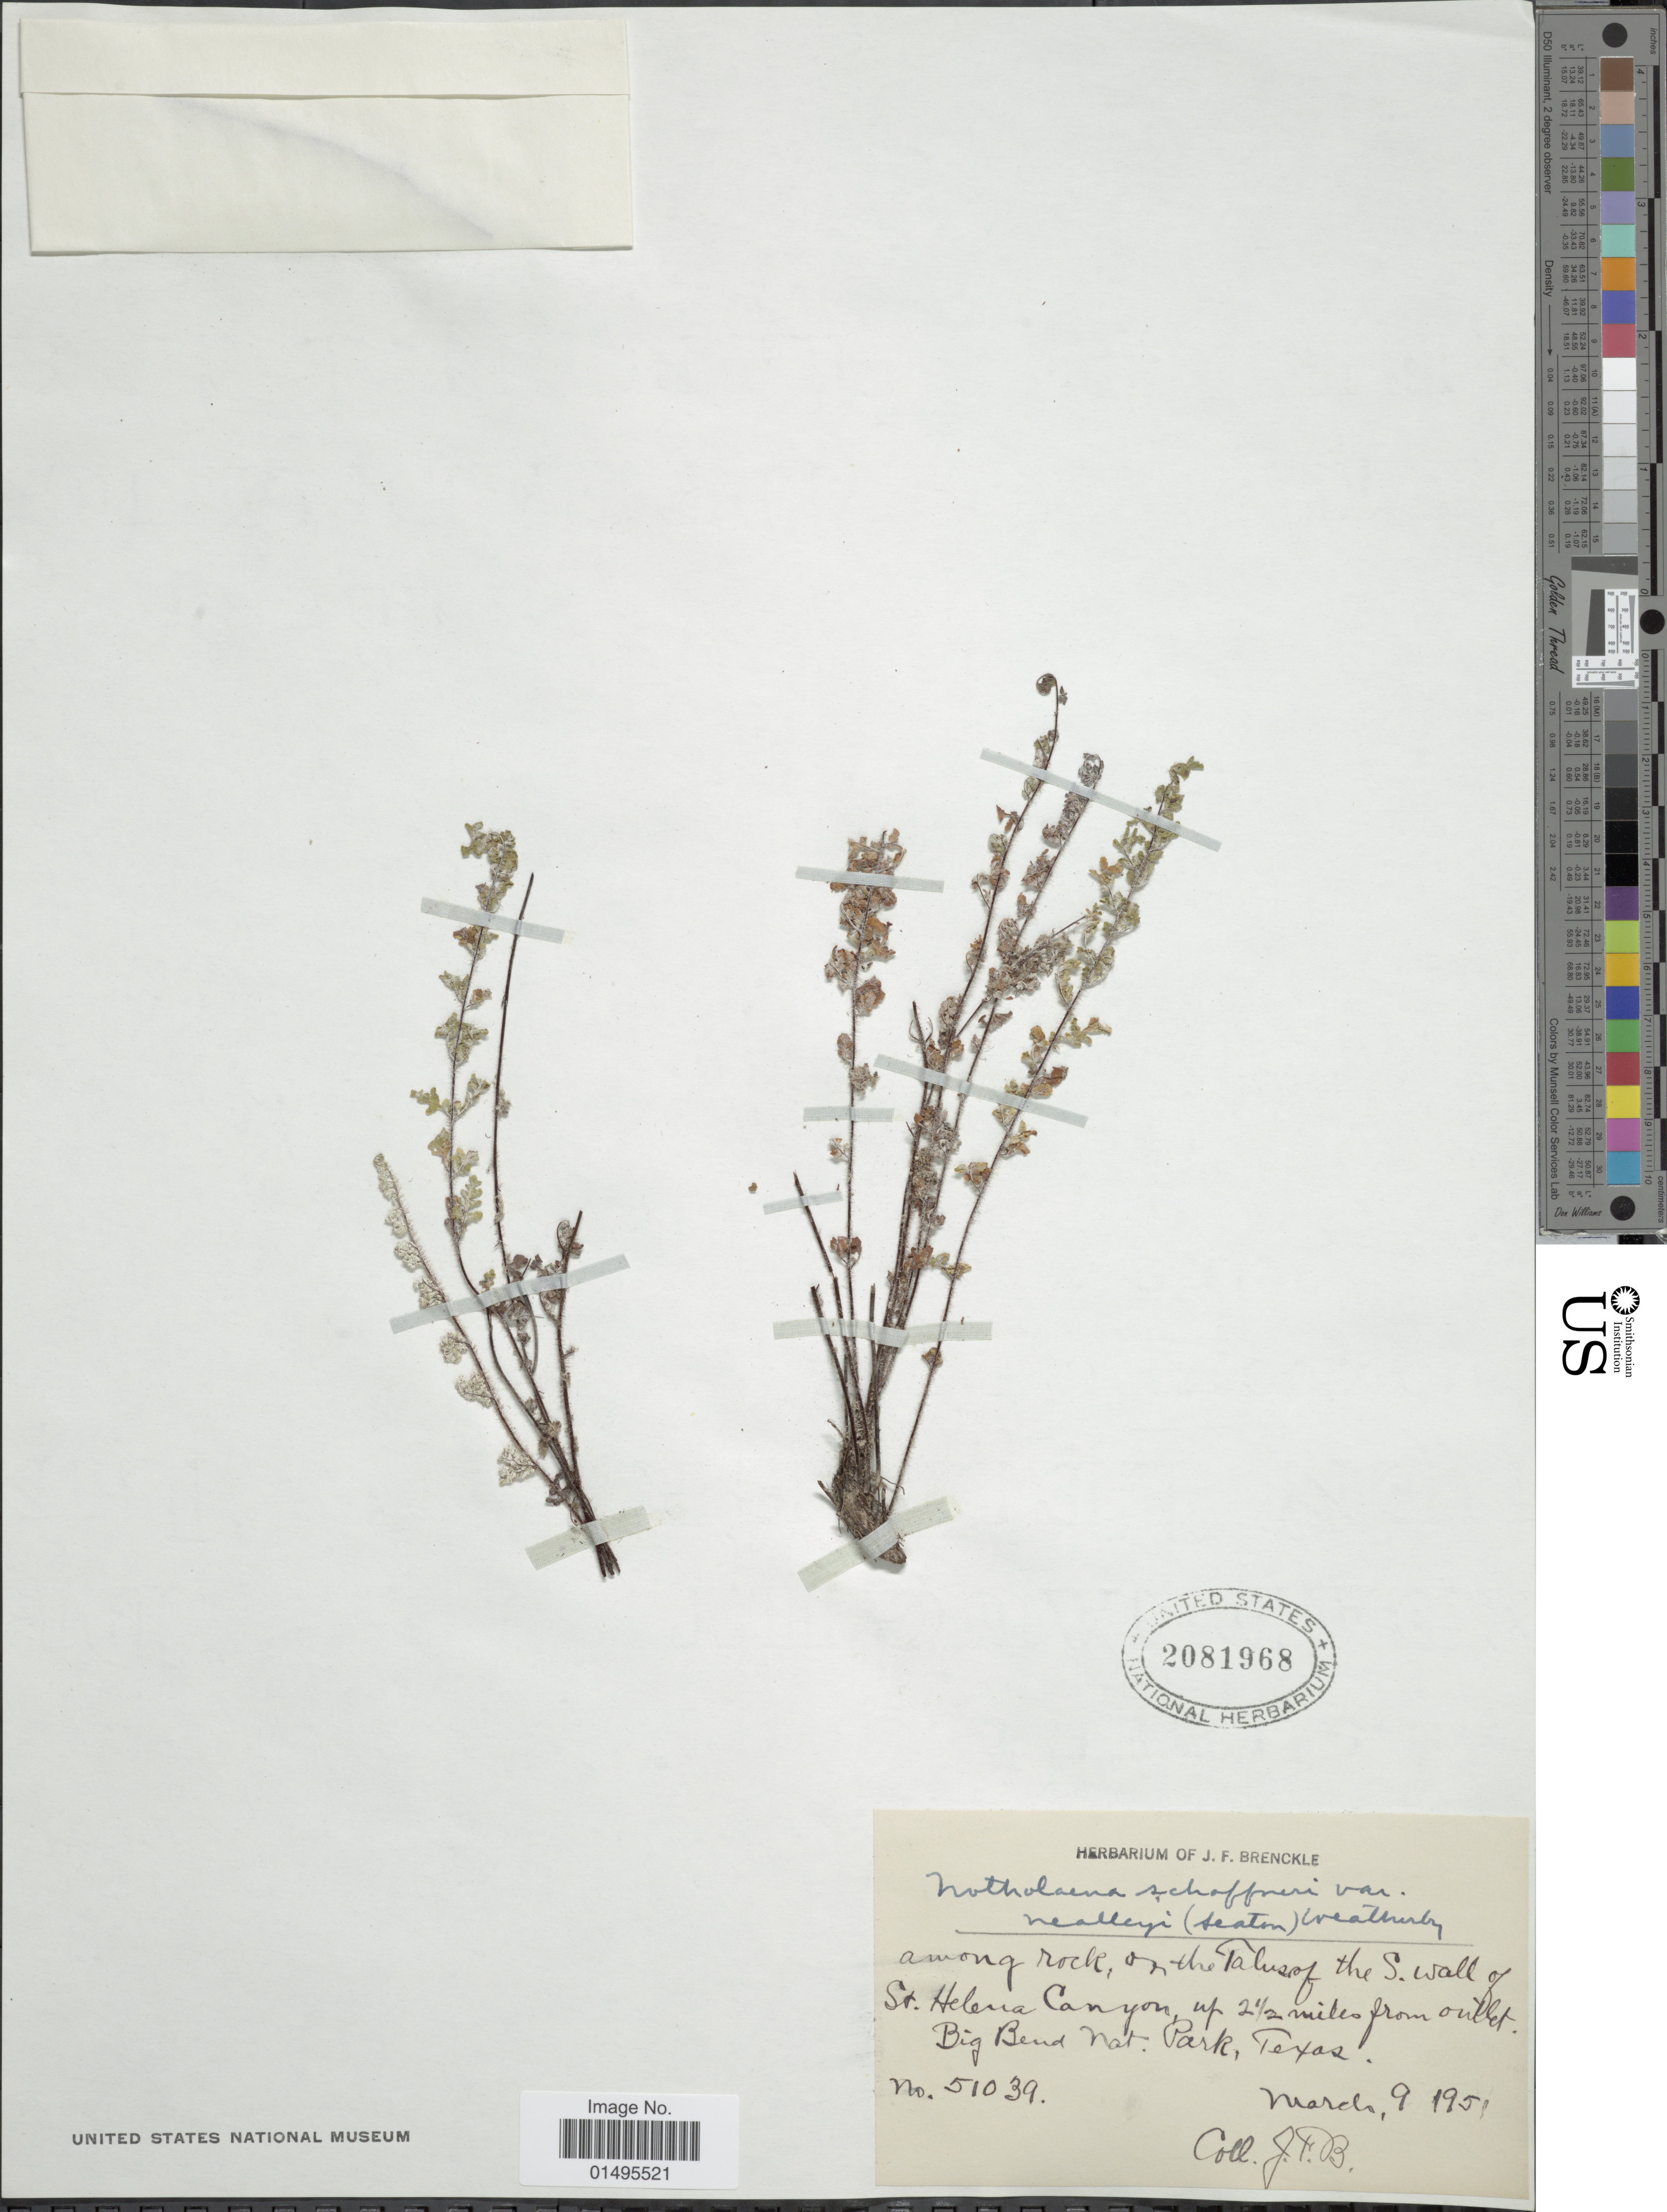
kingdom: Plantae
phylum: Tracheophyta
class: Polypodiopsida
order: Polypodiales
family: Pteridaceae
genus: Notholaena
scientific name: Notholaena schaffneri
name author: (E. Fourn.) Underw.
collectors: J. Brenckle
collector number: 51039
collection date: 1951-03-09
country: United States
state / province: Texas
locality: Among rock, on the Talus of the S. Wall of St. Helena Canyon, up 2 1/2 miles from outlet, Big Bend Nat. Park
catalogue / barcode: US 2081968